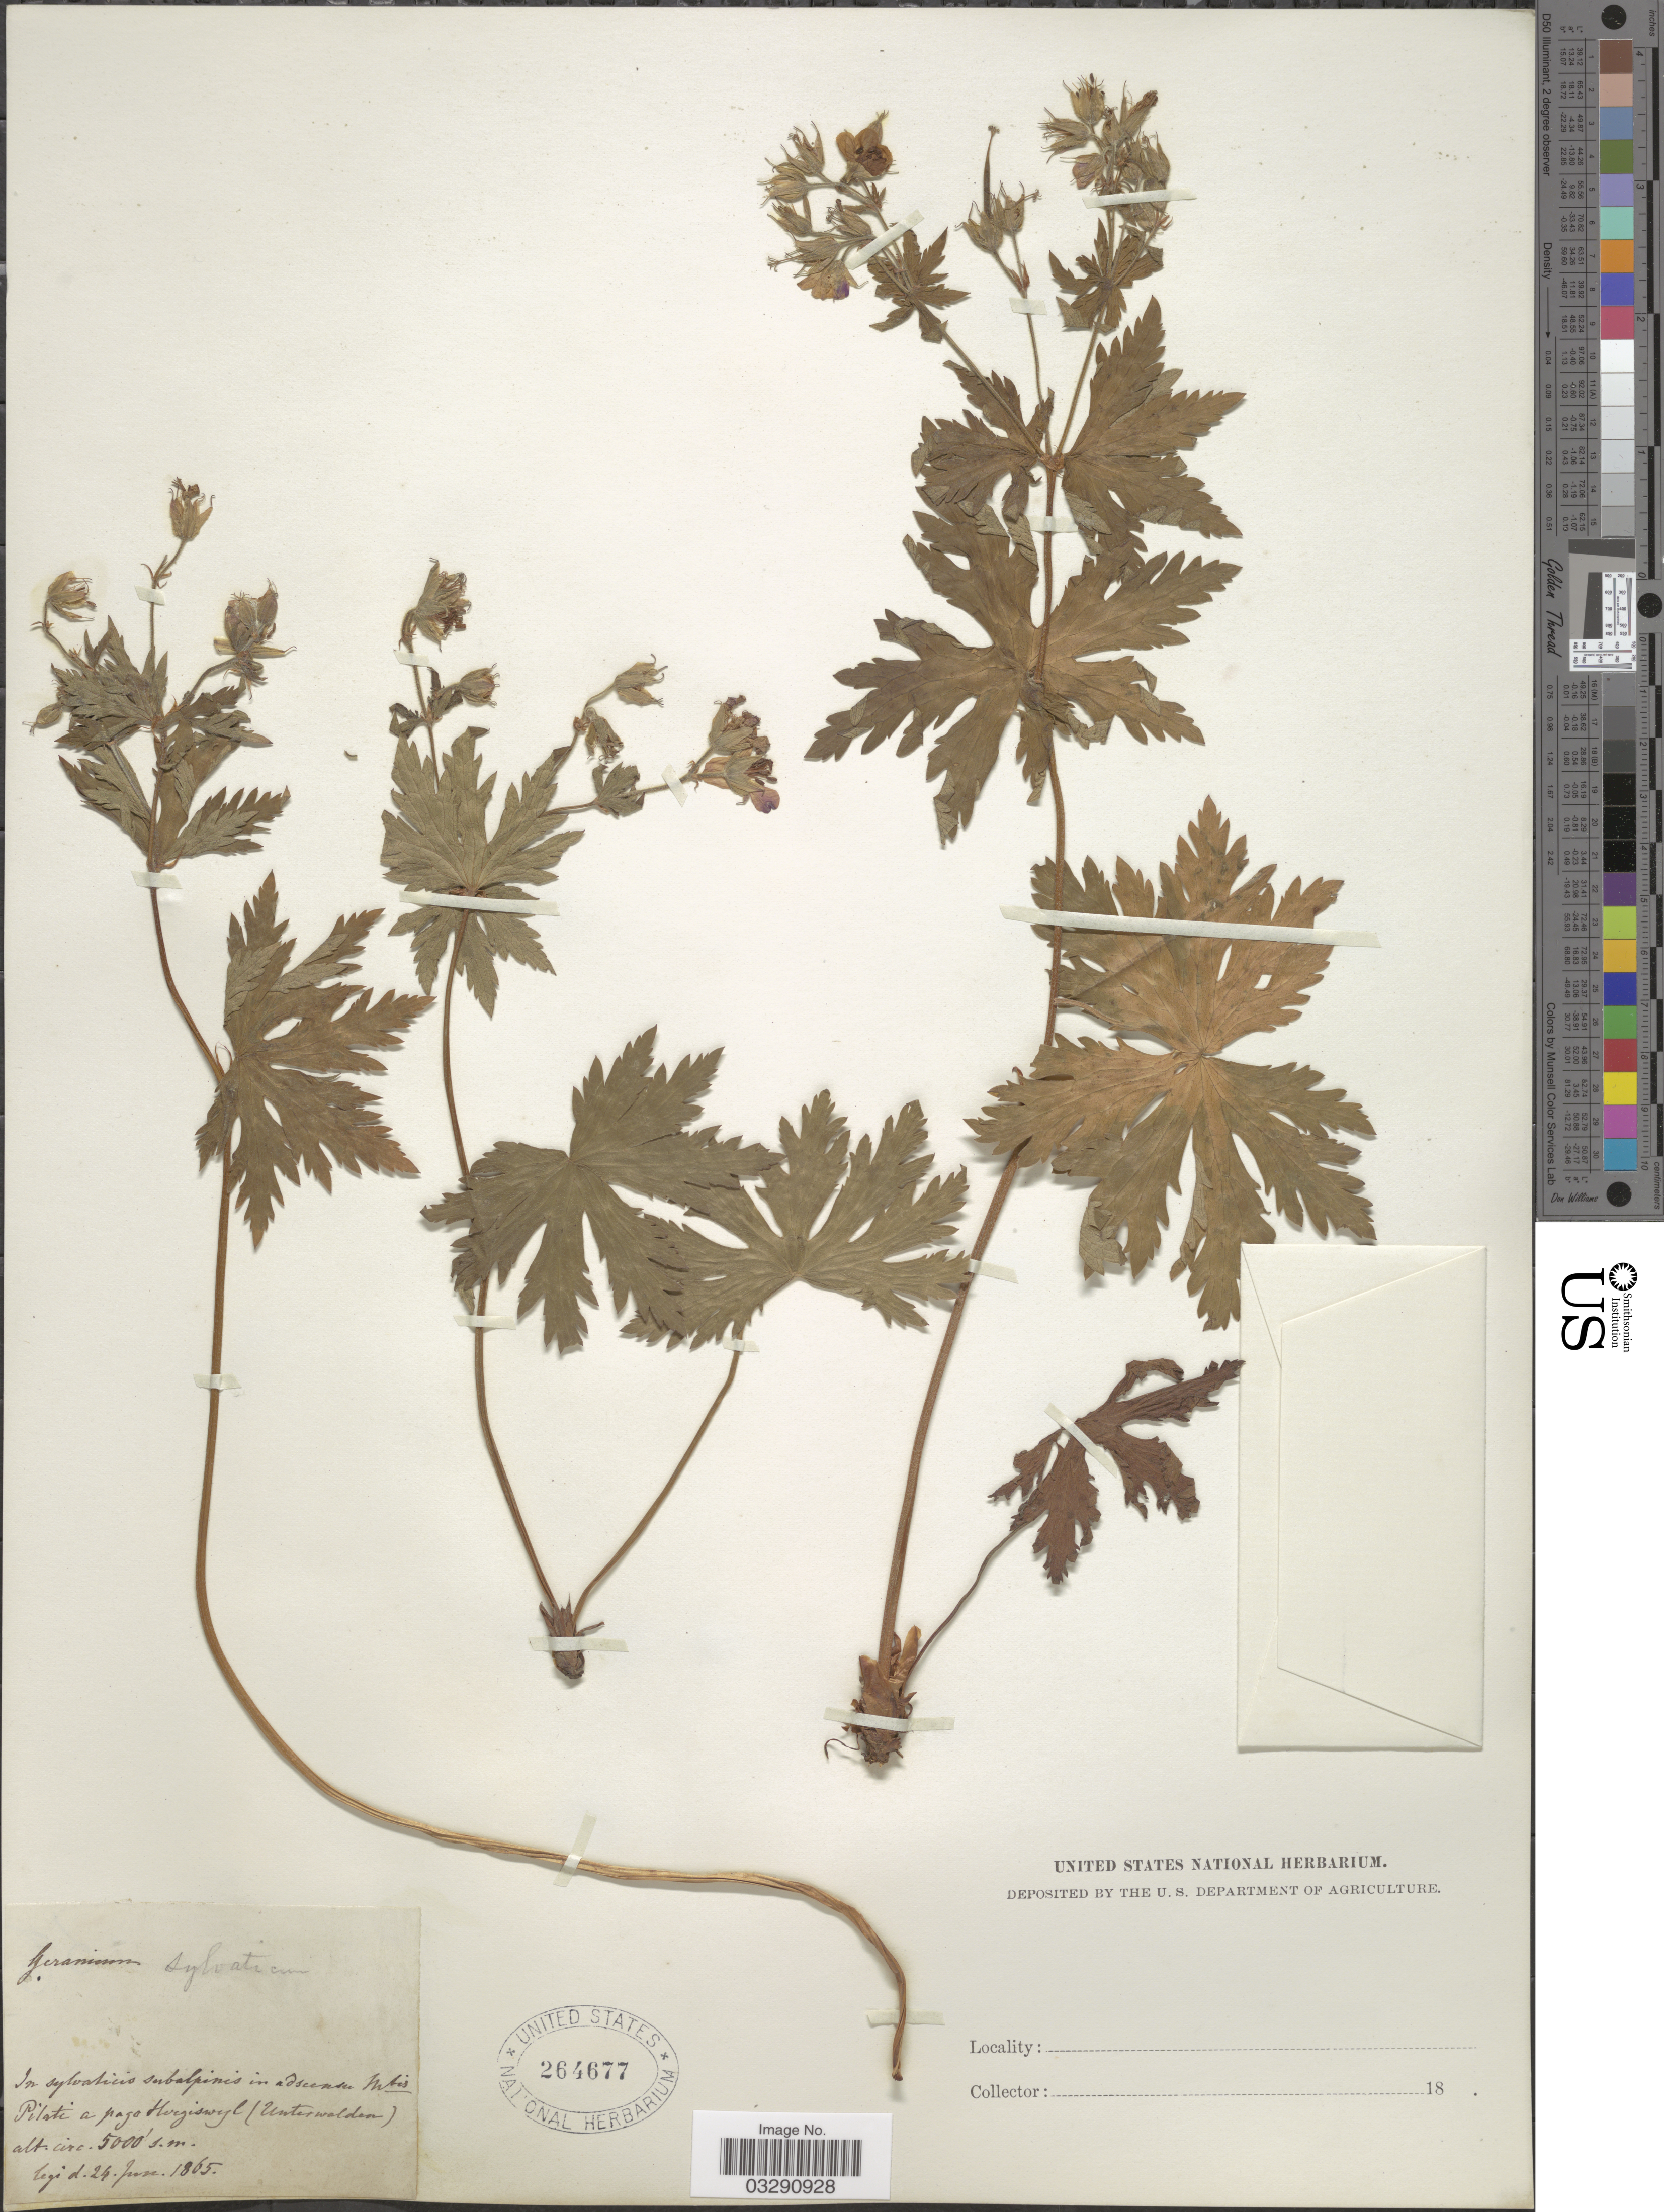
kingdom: Plantae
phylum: Tracheophyta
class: Magnoliopsida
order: Geraniales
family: Geraniaceae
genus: Geranium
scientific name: Geranium silvaticum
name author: L.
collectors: ex herb. United States National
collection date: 1865-06-24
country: Switzerland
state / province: Nidwalden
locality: In sylvaticus subalpinis in adscenten mtis Pilati a pago Hergiswil (Unterwalden).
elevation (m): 5000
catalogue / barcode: US 264677